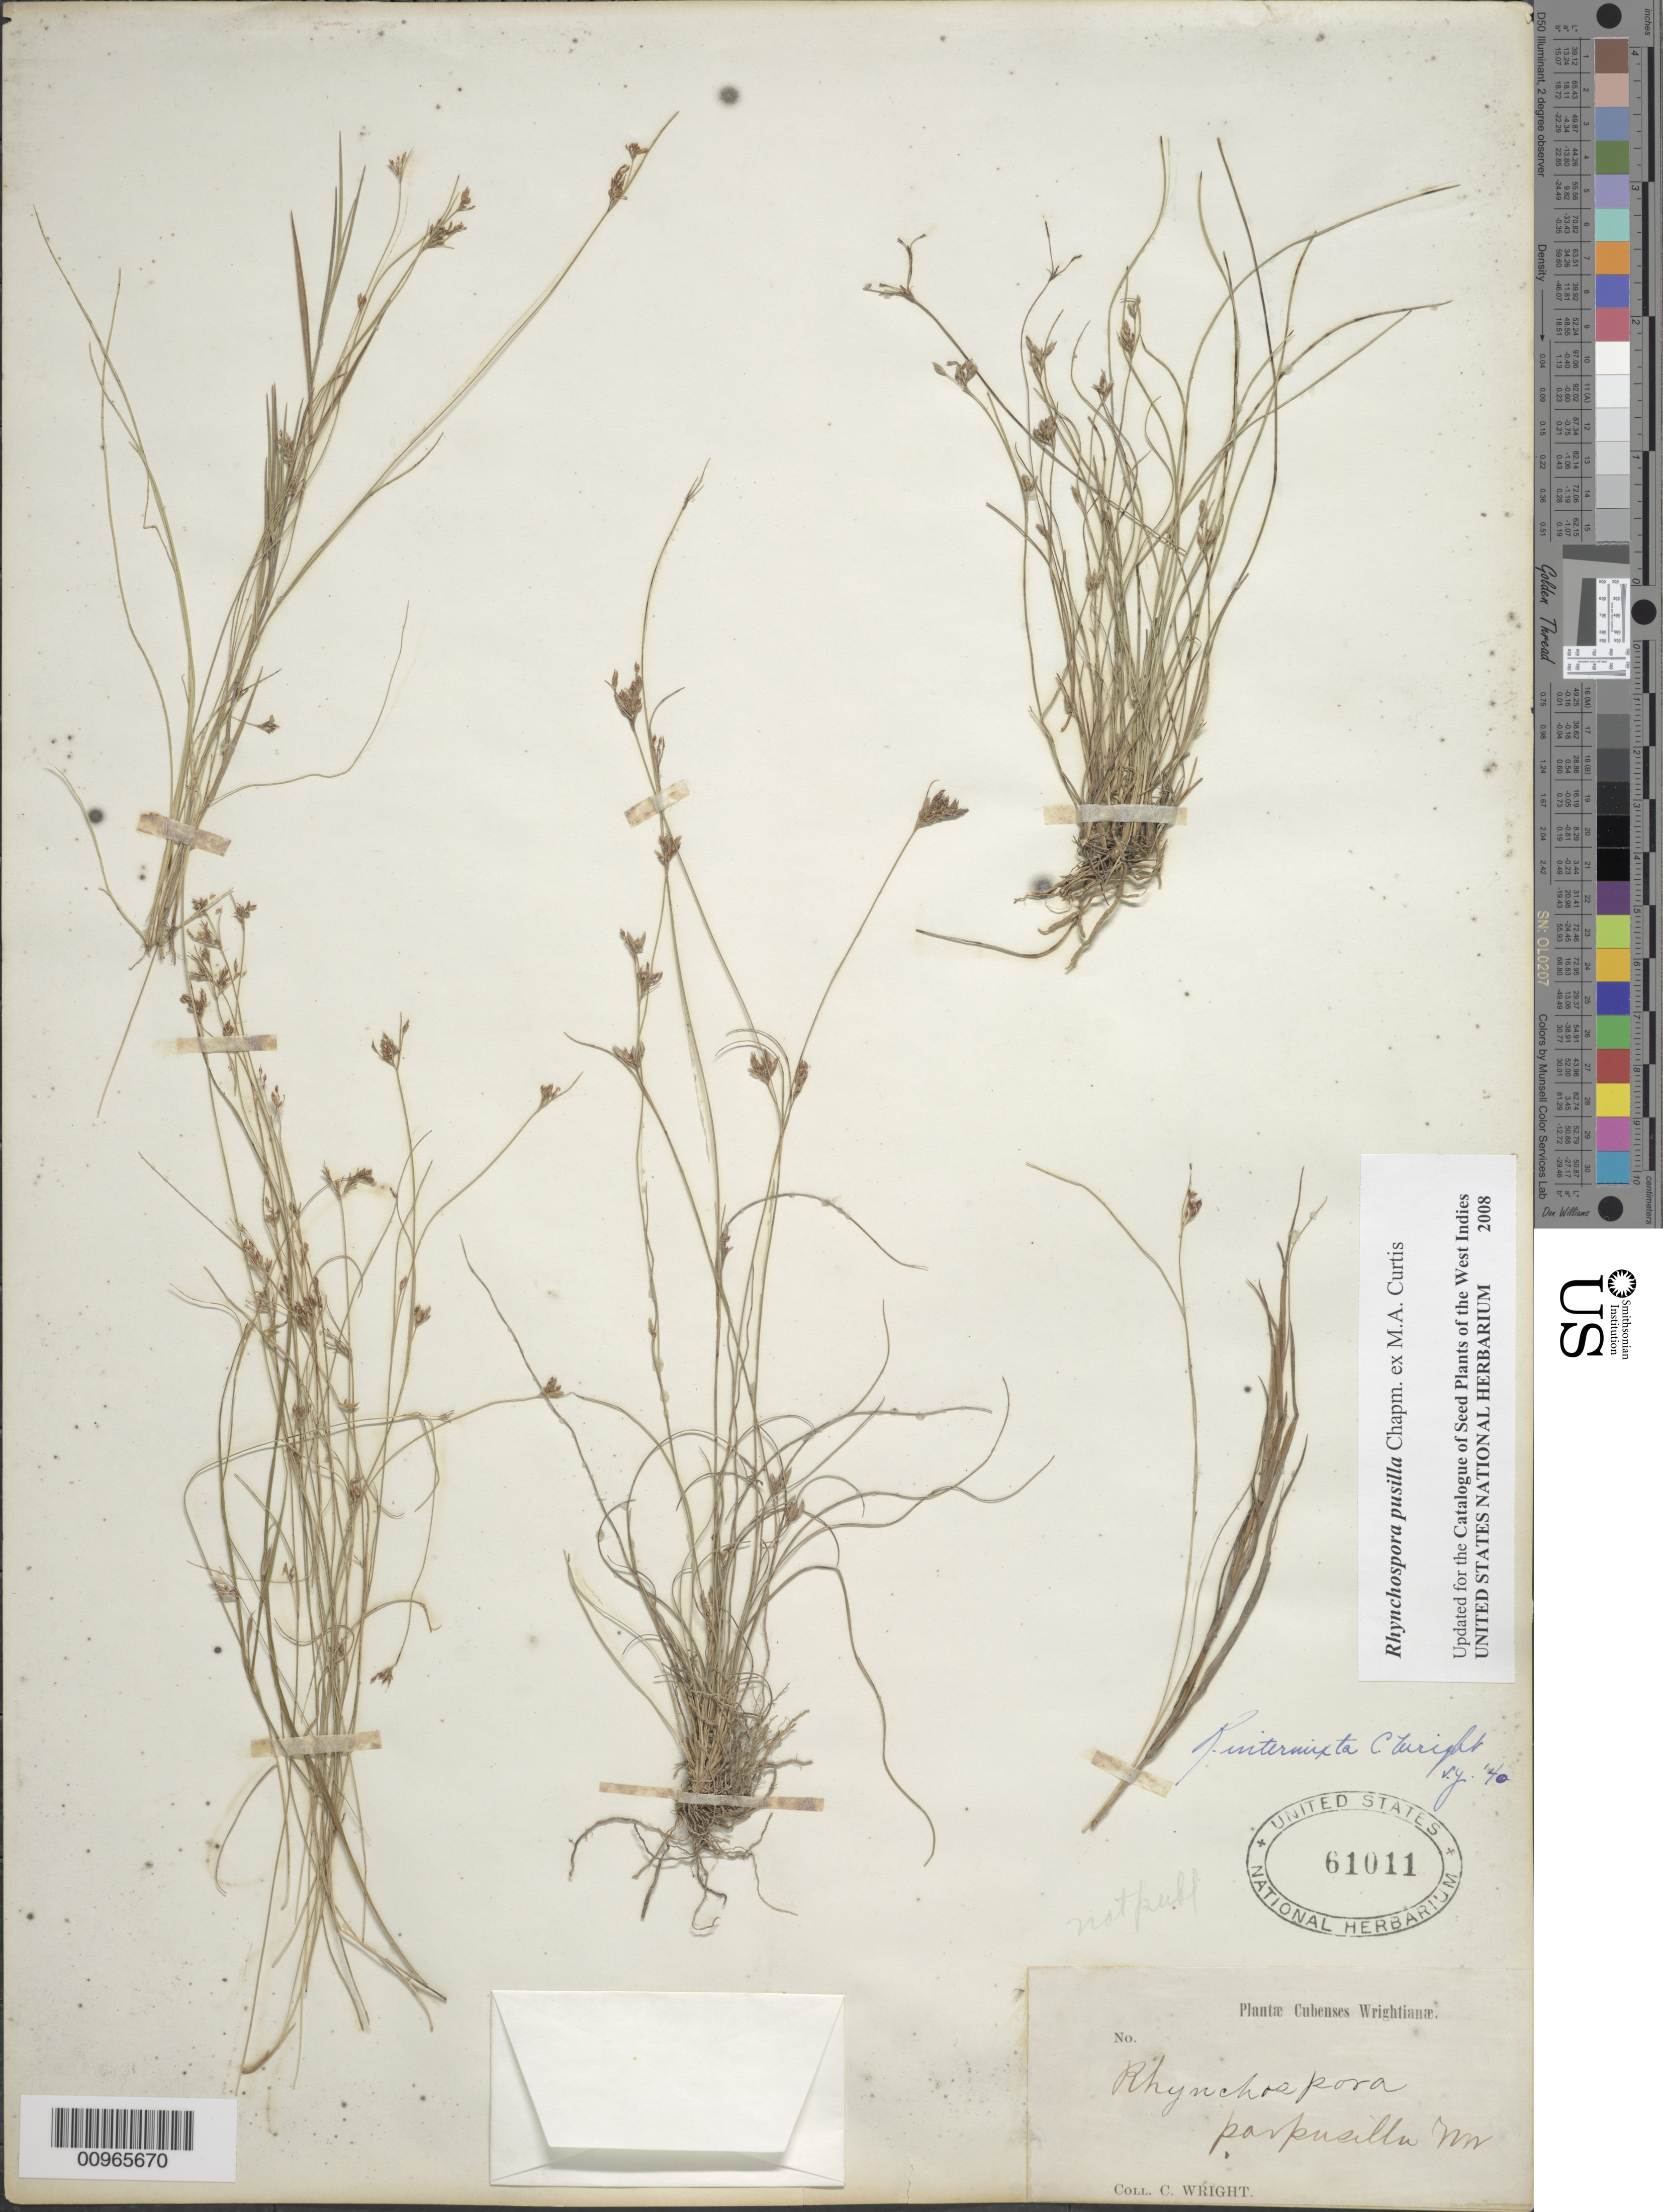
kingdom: Plantae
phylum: Tracheophyta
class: Liliopsida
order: Poales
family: Cyperaceae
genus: Rhynchospora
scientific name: Rhynchospora intermixta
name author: C. Wright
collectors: C. Wright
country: Cuba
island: Cuba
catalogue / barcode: US 61011